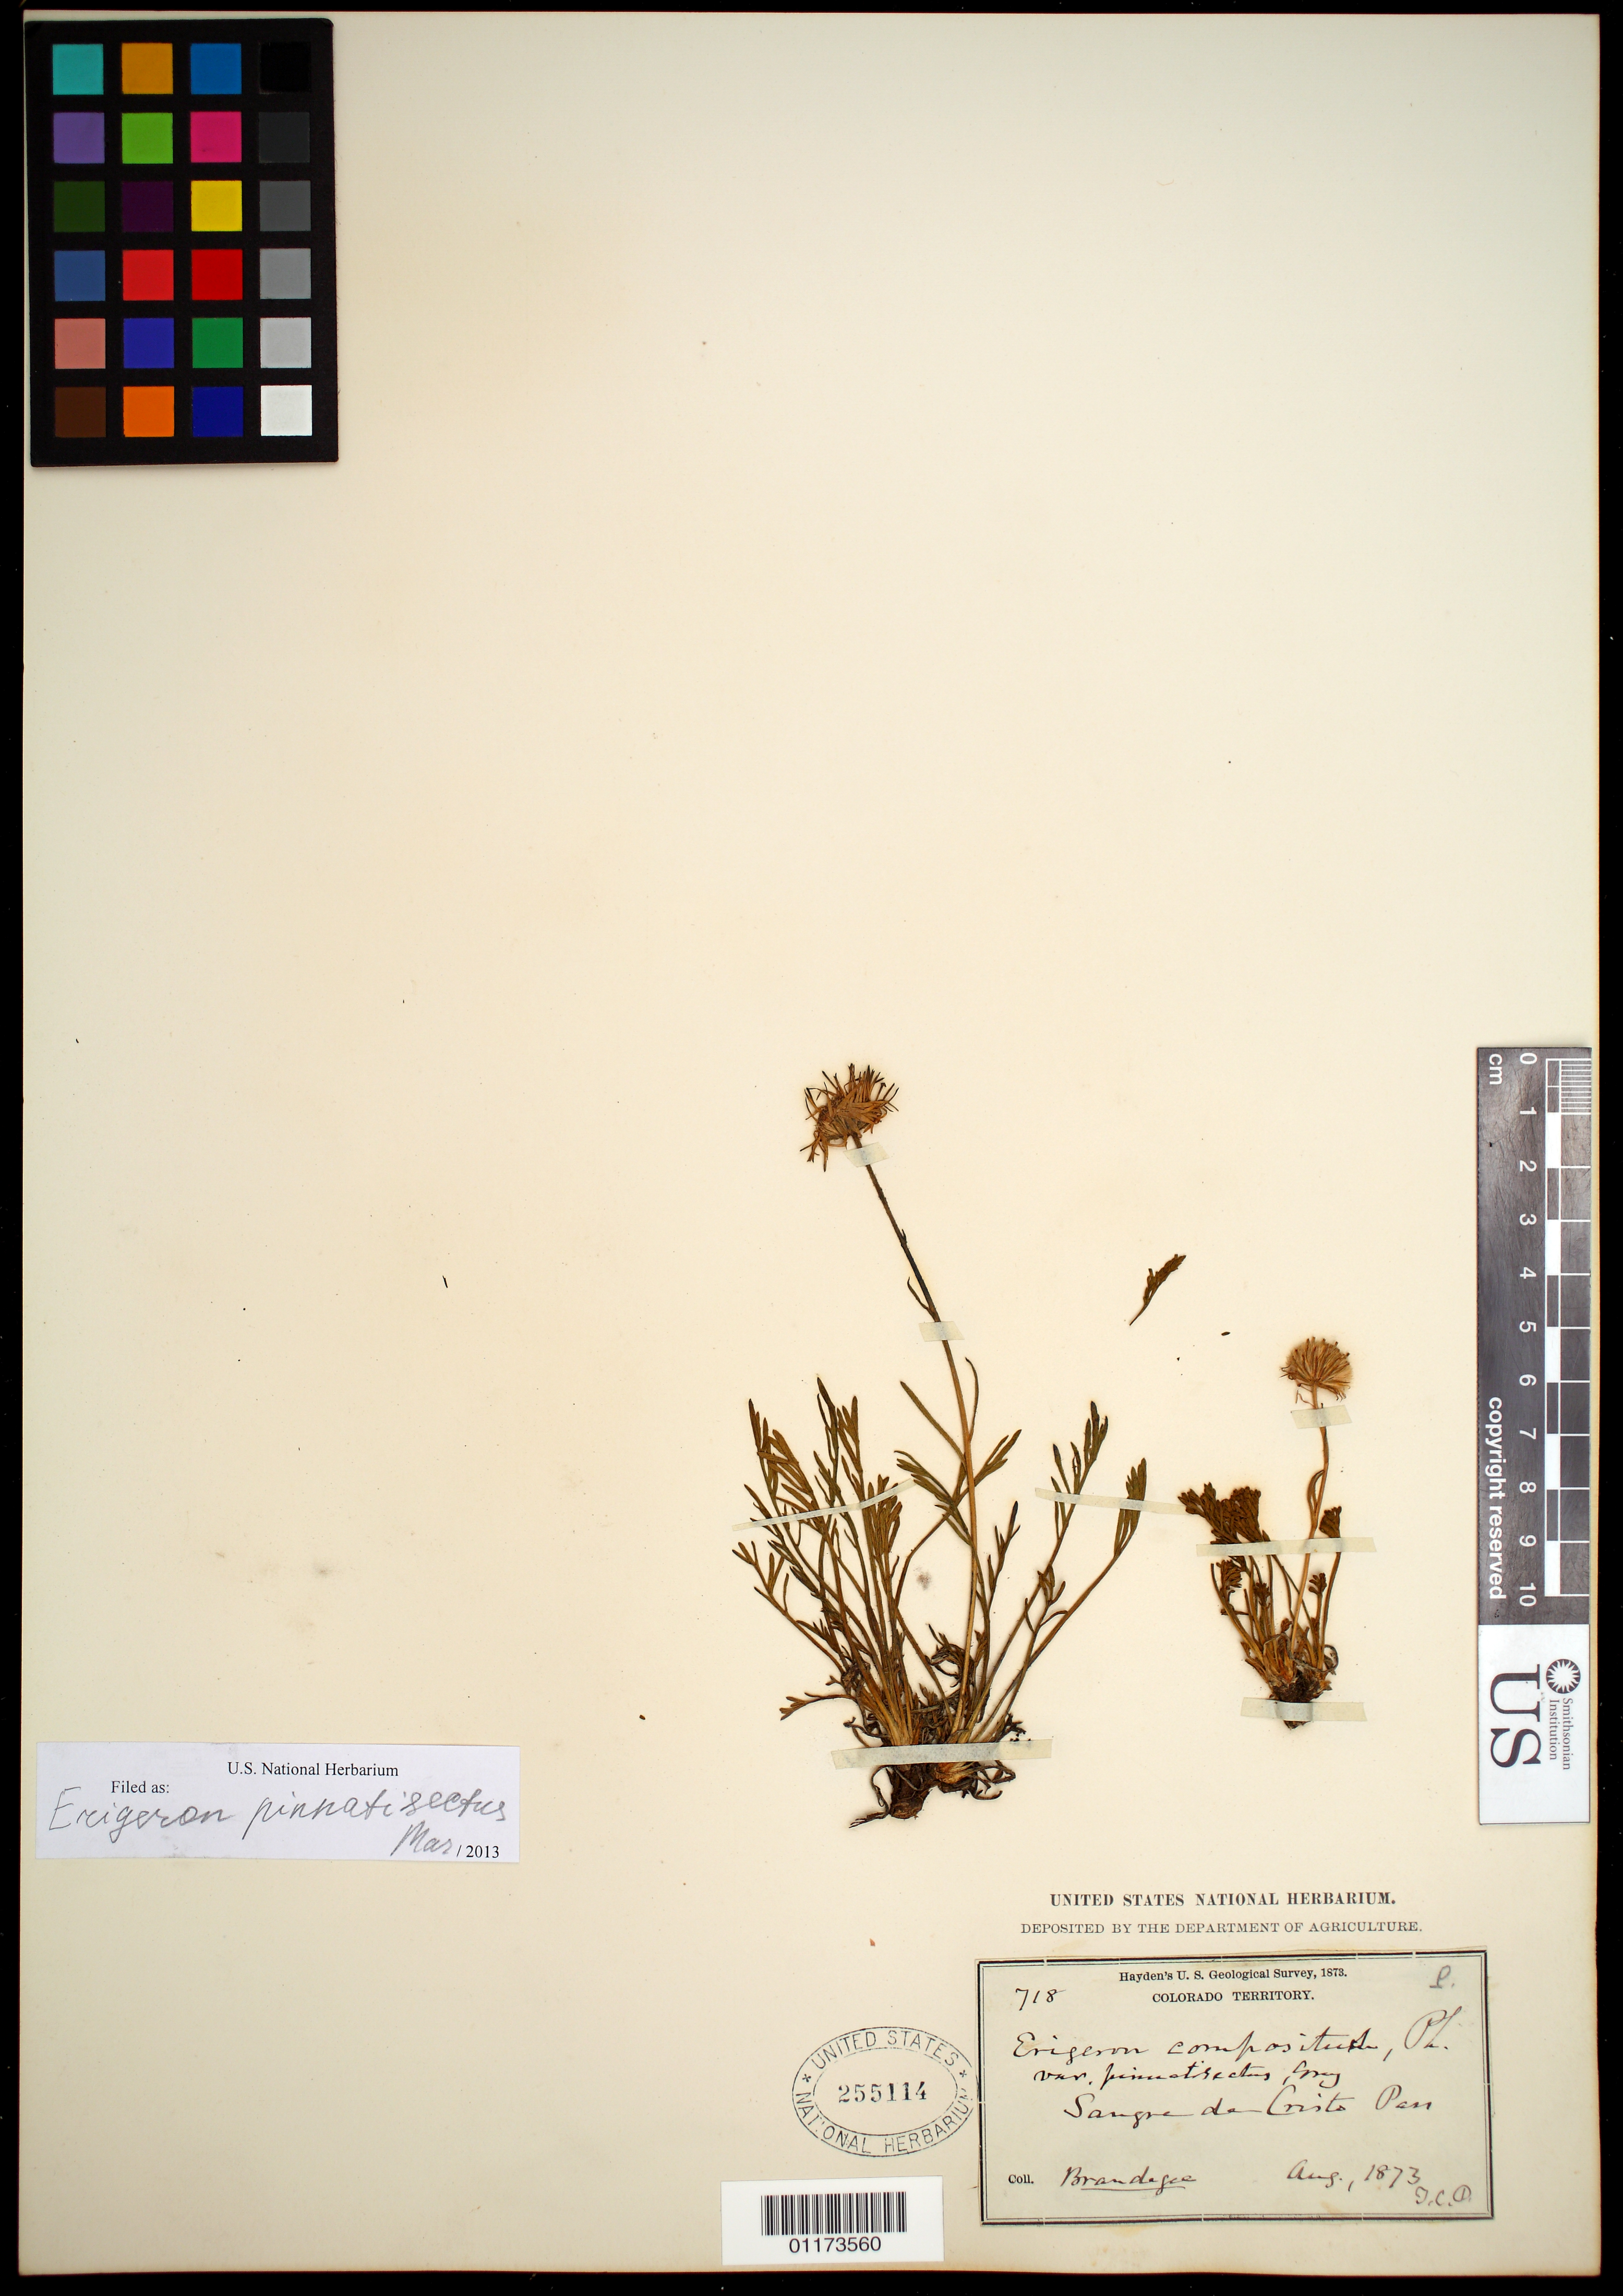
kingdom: Plantae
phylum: Tracheophyta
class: Magnoliopsida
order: Asterales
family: Asteraceae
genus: Erigeron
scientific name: Erigeron pinnatisectus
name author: (A. Gray) A. Nelson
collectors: T. S. Brandegee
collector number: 718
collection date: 1873-08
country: United States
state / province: Colorado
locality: Sangre de Cristo Pass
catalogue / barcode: US 255114